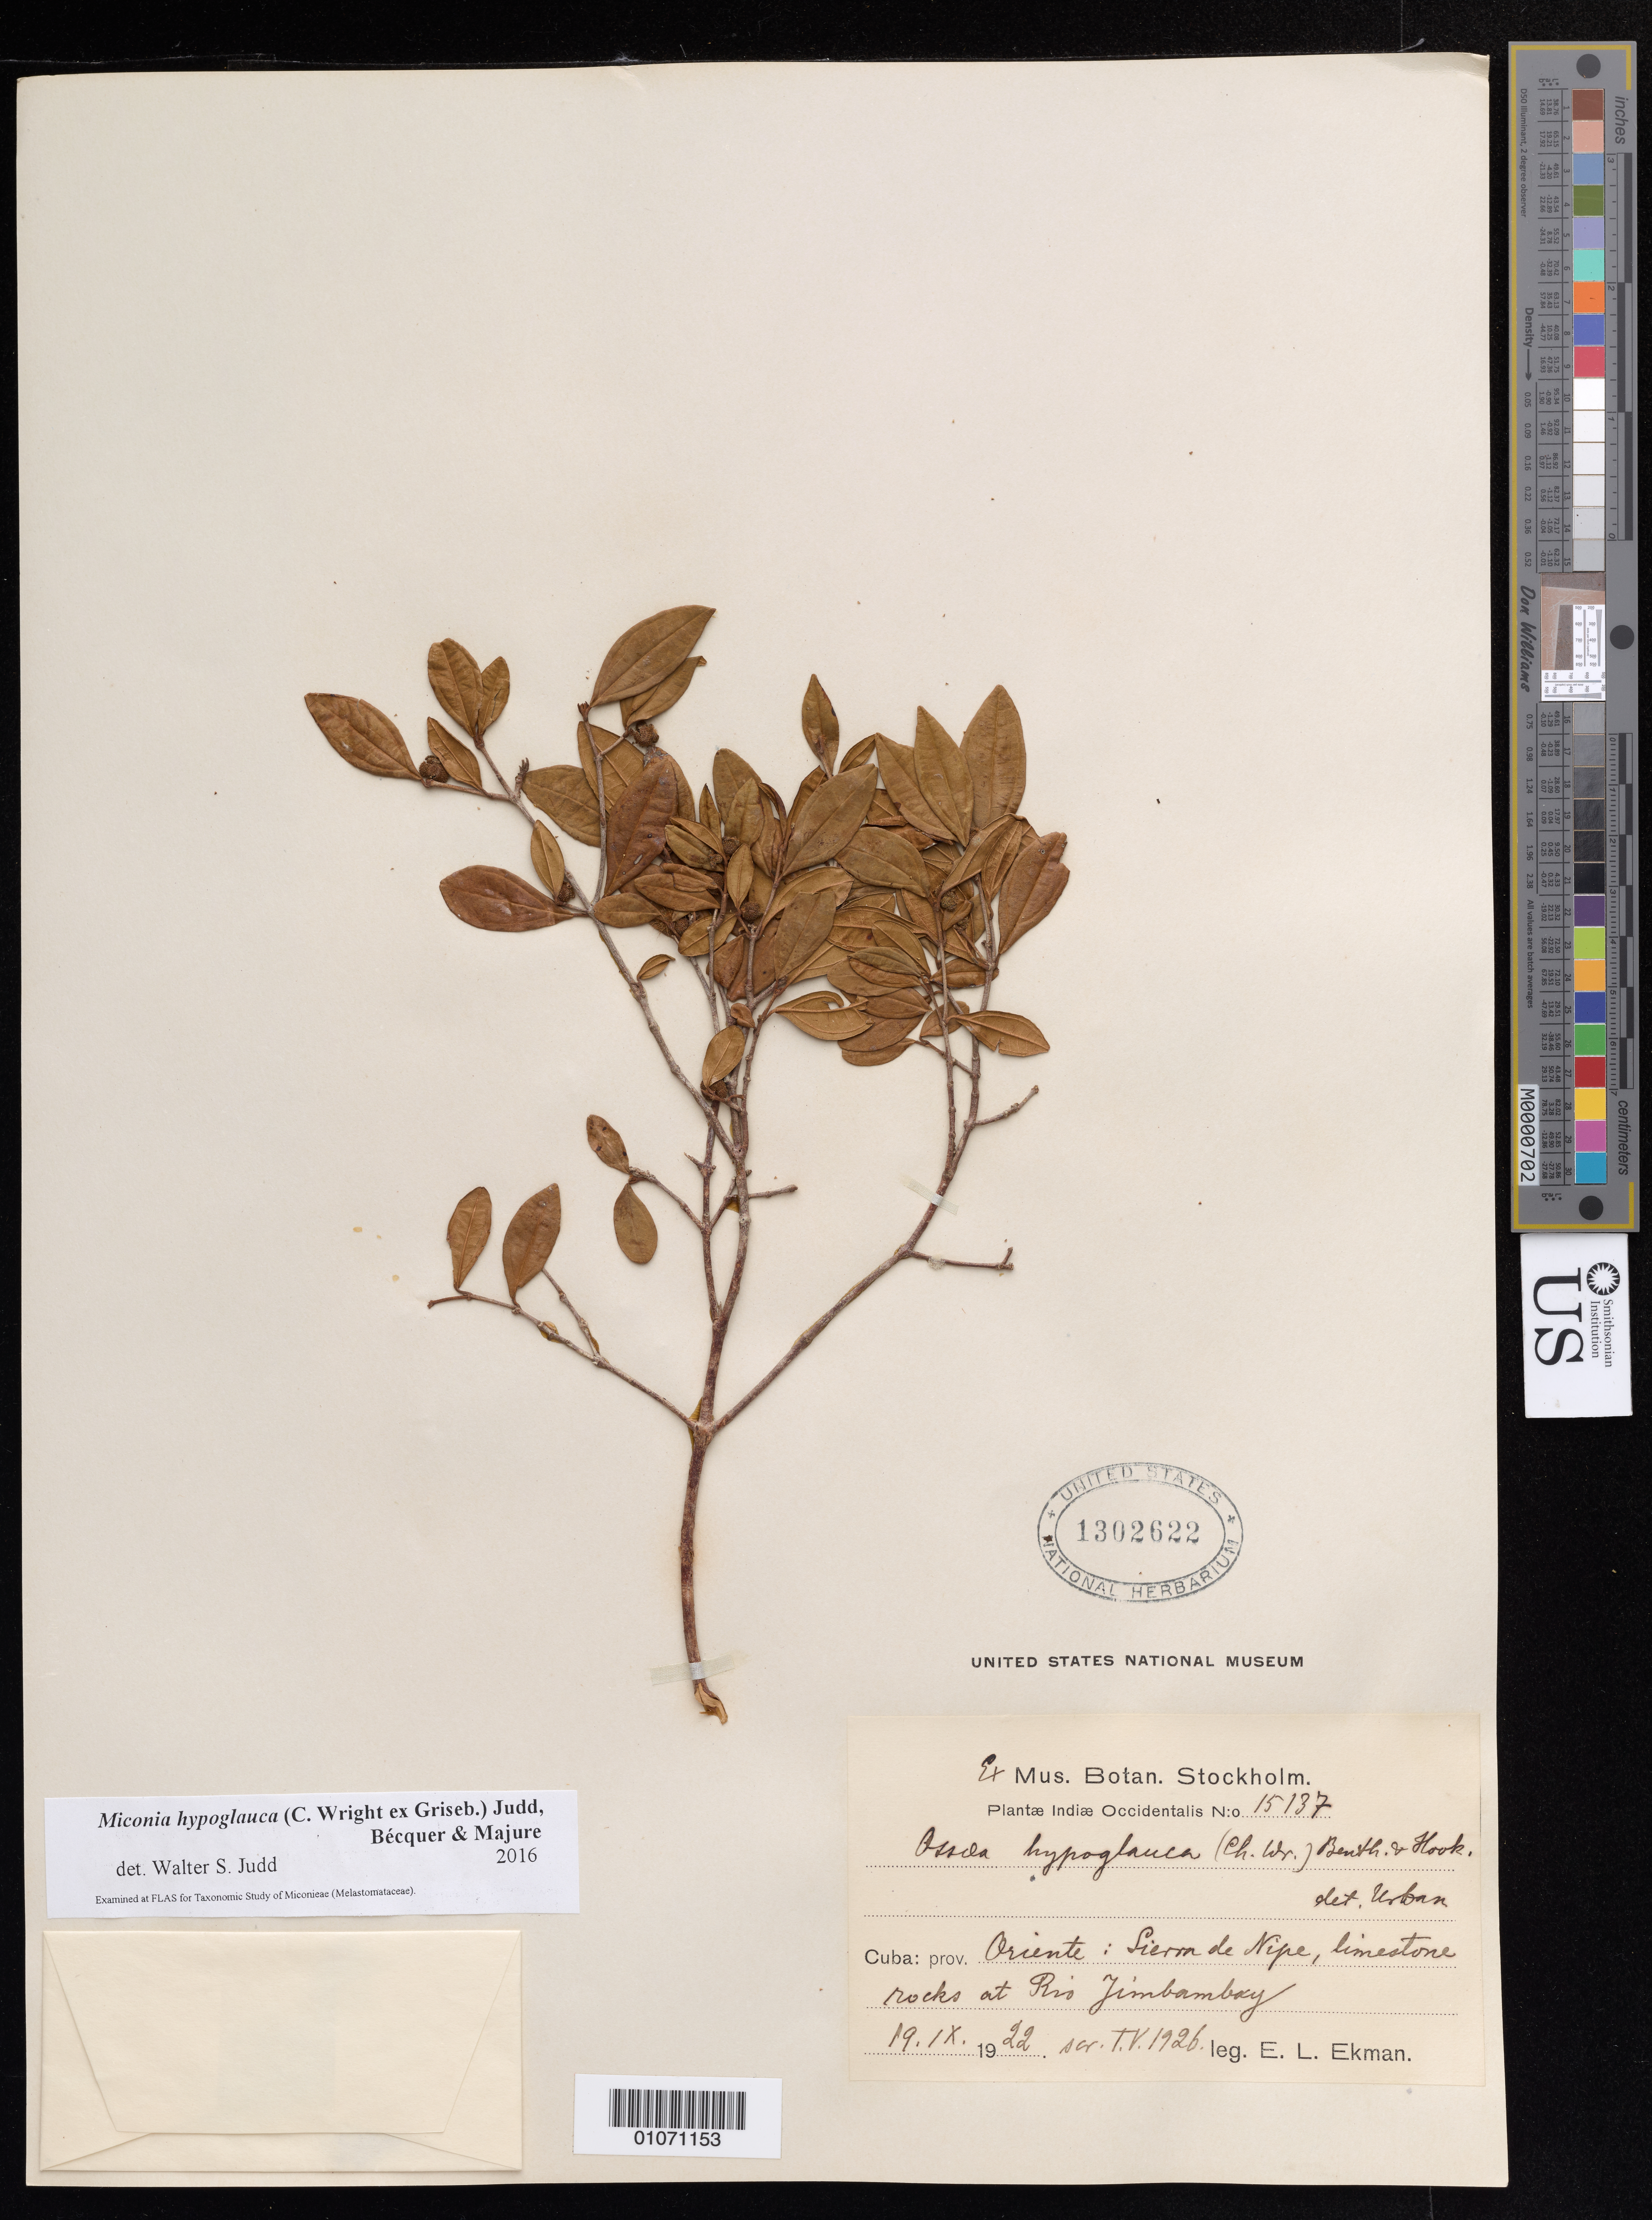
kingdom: Plantae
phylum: Tracheophyta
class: Magnoliopsida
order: Myrtales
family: Melastomataceae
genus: Miconia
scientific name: Miconia hypoglauca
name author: (C. Wright ex Griseb.) Judd et al.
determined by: Judd, Walter S.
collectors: E. L. Ekman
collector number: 15137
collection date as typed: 19 Sep 1922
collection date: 1922-09-19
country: Cuba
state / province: Holguín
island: Cuba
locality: Sierra de Nipe, at Rio Jimbambay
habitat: Limestone rocks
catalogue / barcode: US 1302622